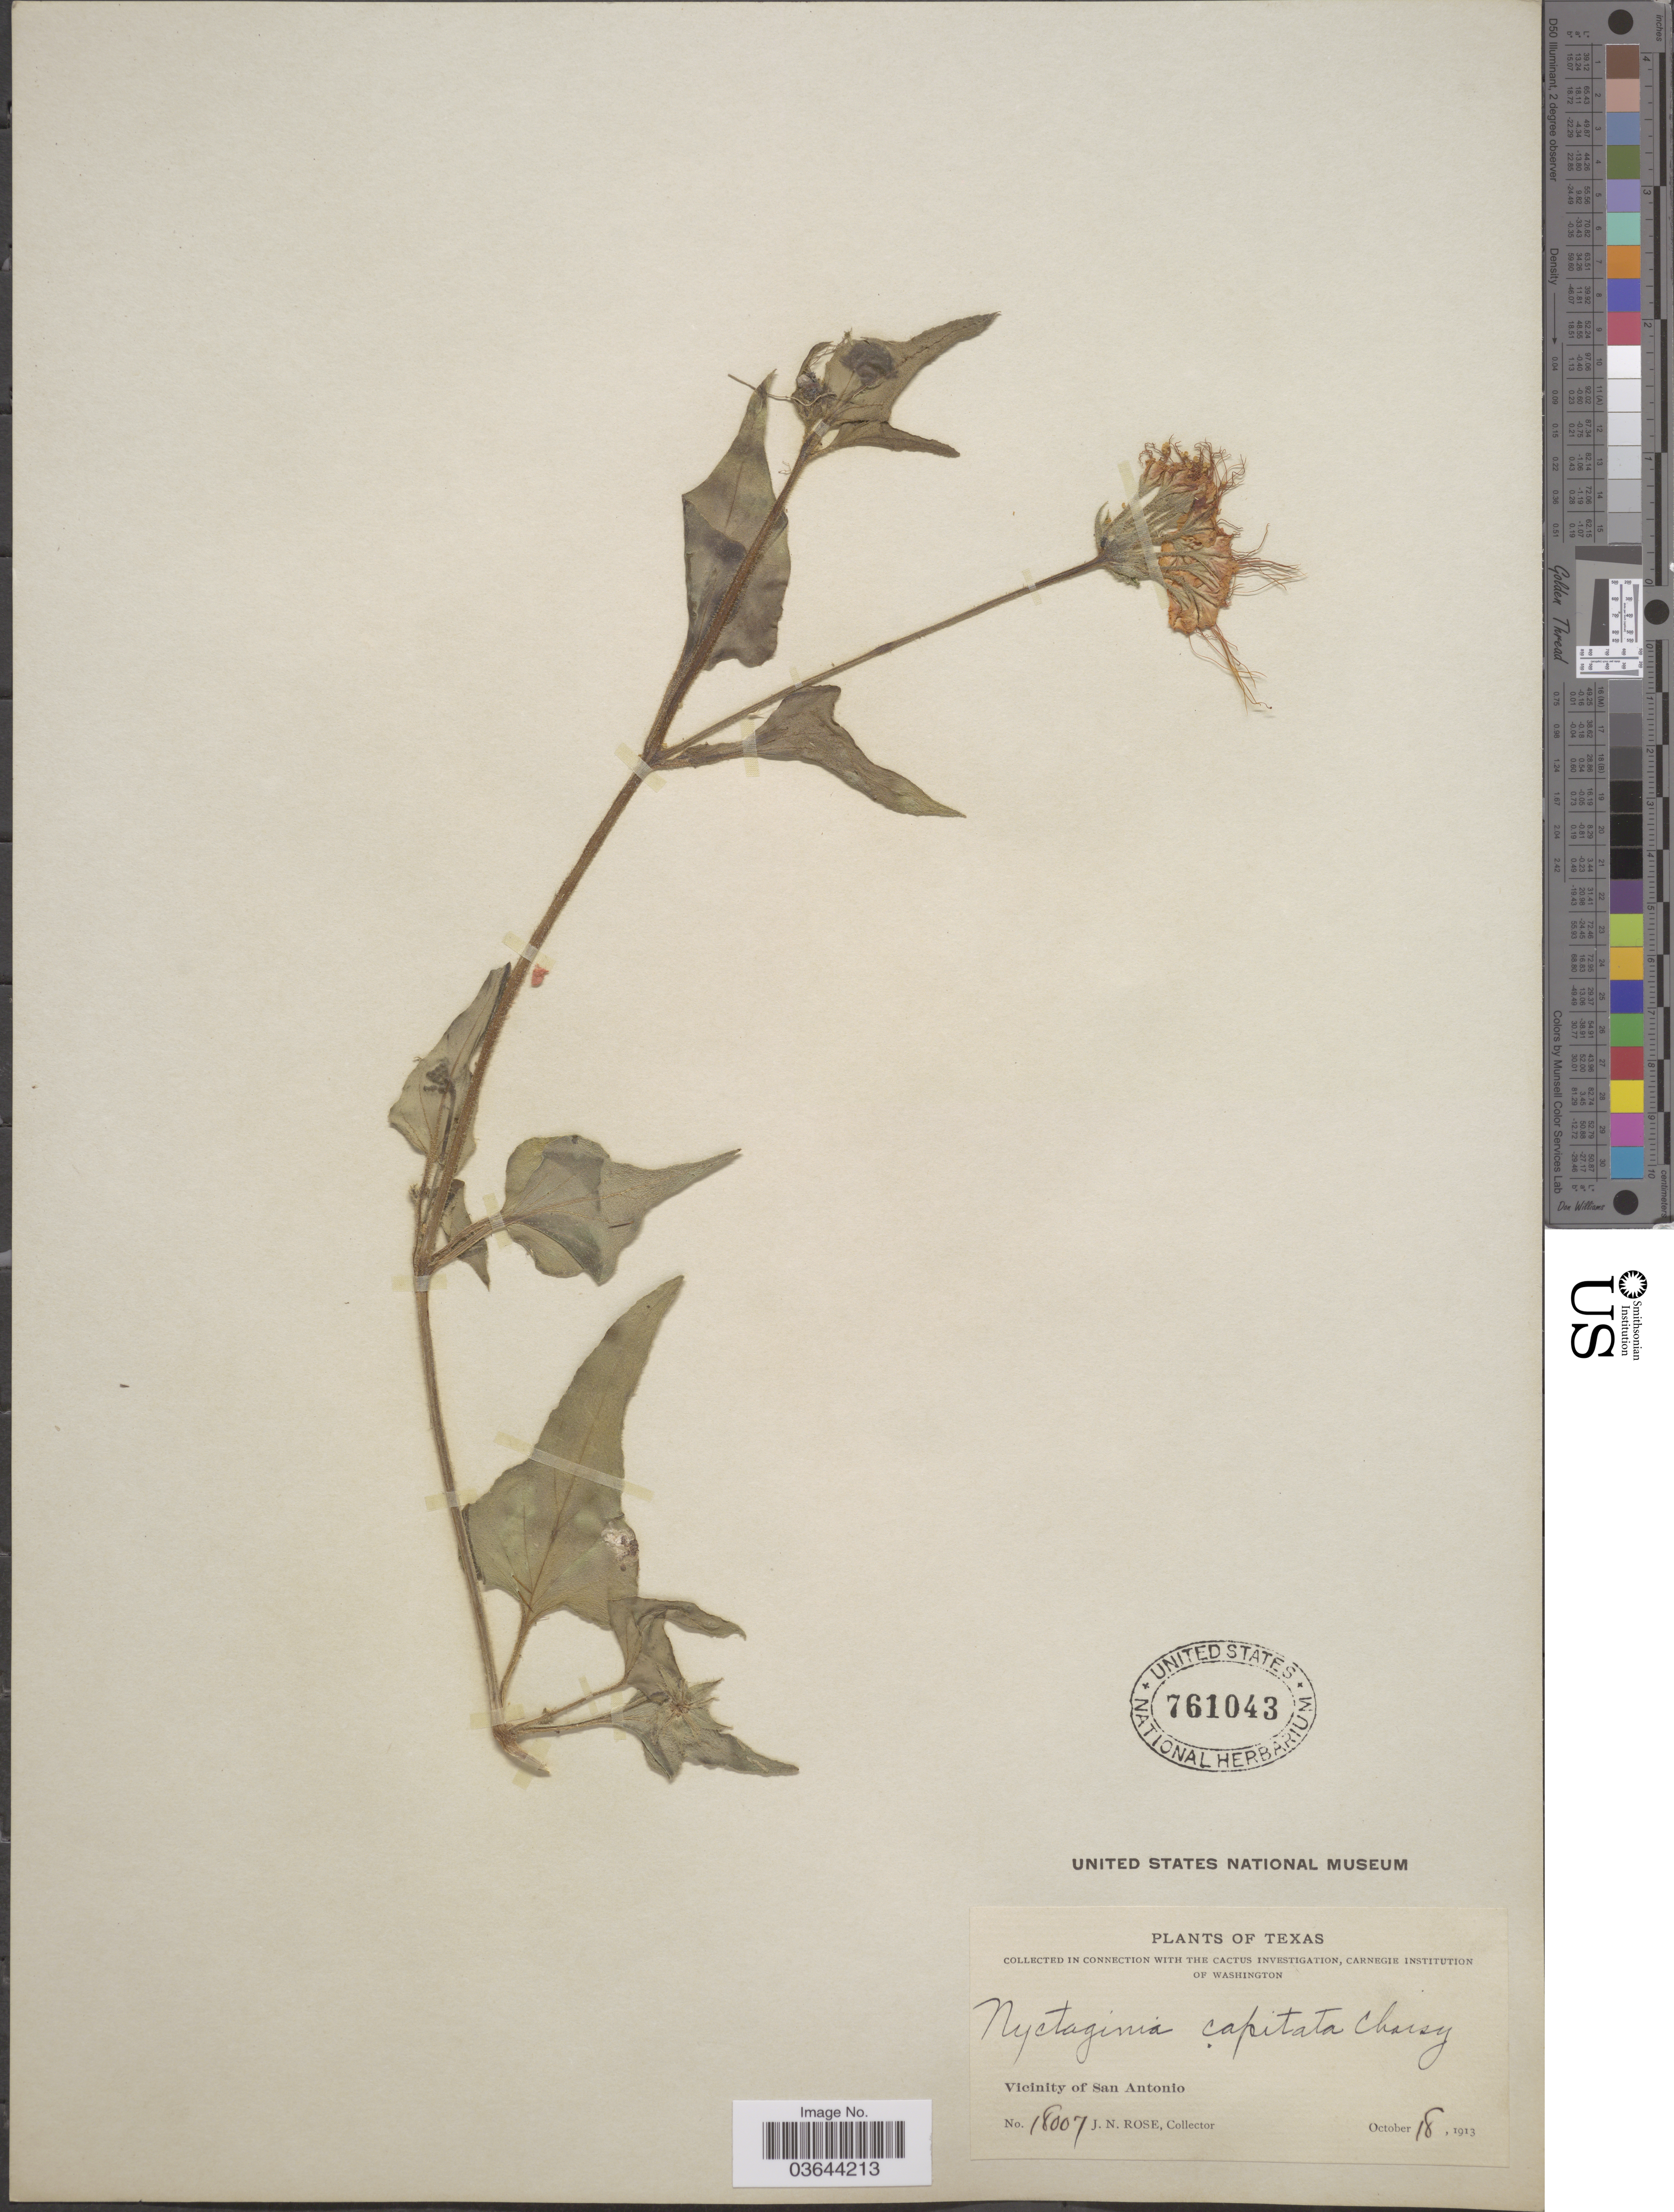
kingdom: Plantae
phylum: Tracheophyta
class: Magnoliopsida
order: Caryophyllales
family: Nyctaginaceae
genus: Nyctaginia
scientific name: Nyctaginia capitata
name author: Choisy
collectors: J. N. Rose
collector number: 18007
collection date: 1913-10-18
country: United States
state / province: Texas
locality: Vicinity of San Antonio.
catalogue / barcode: US 761043